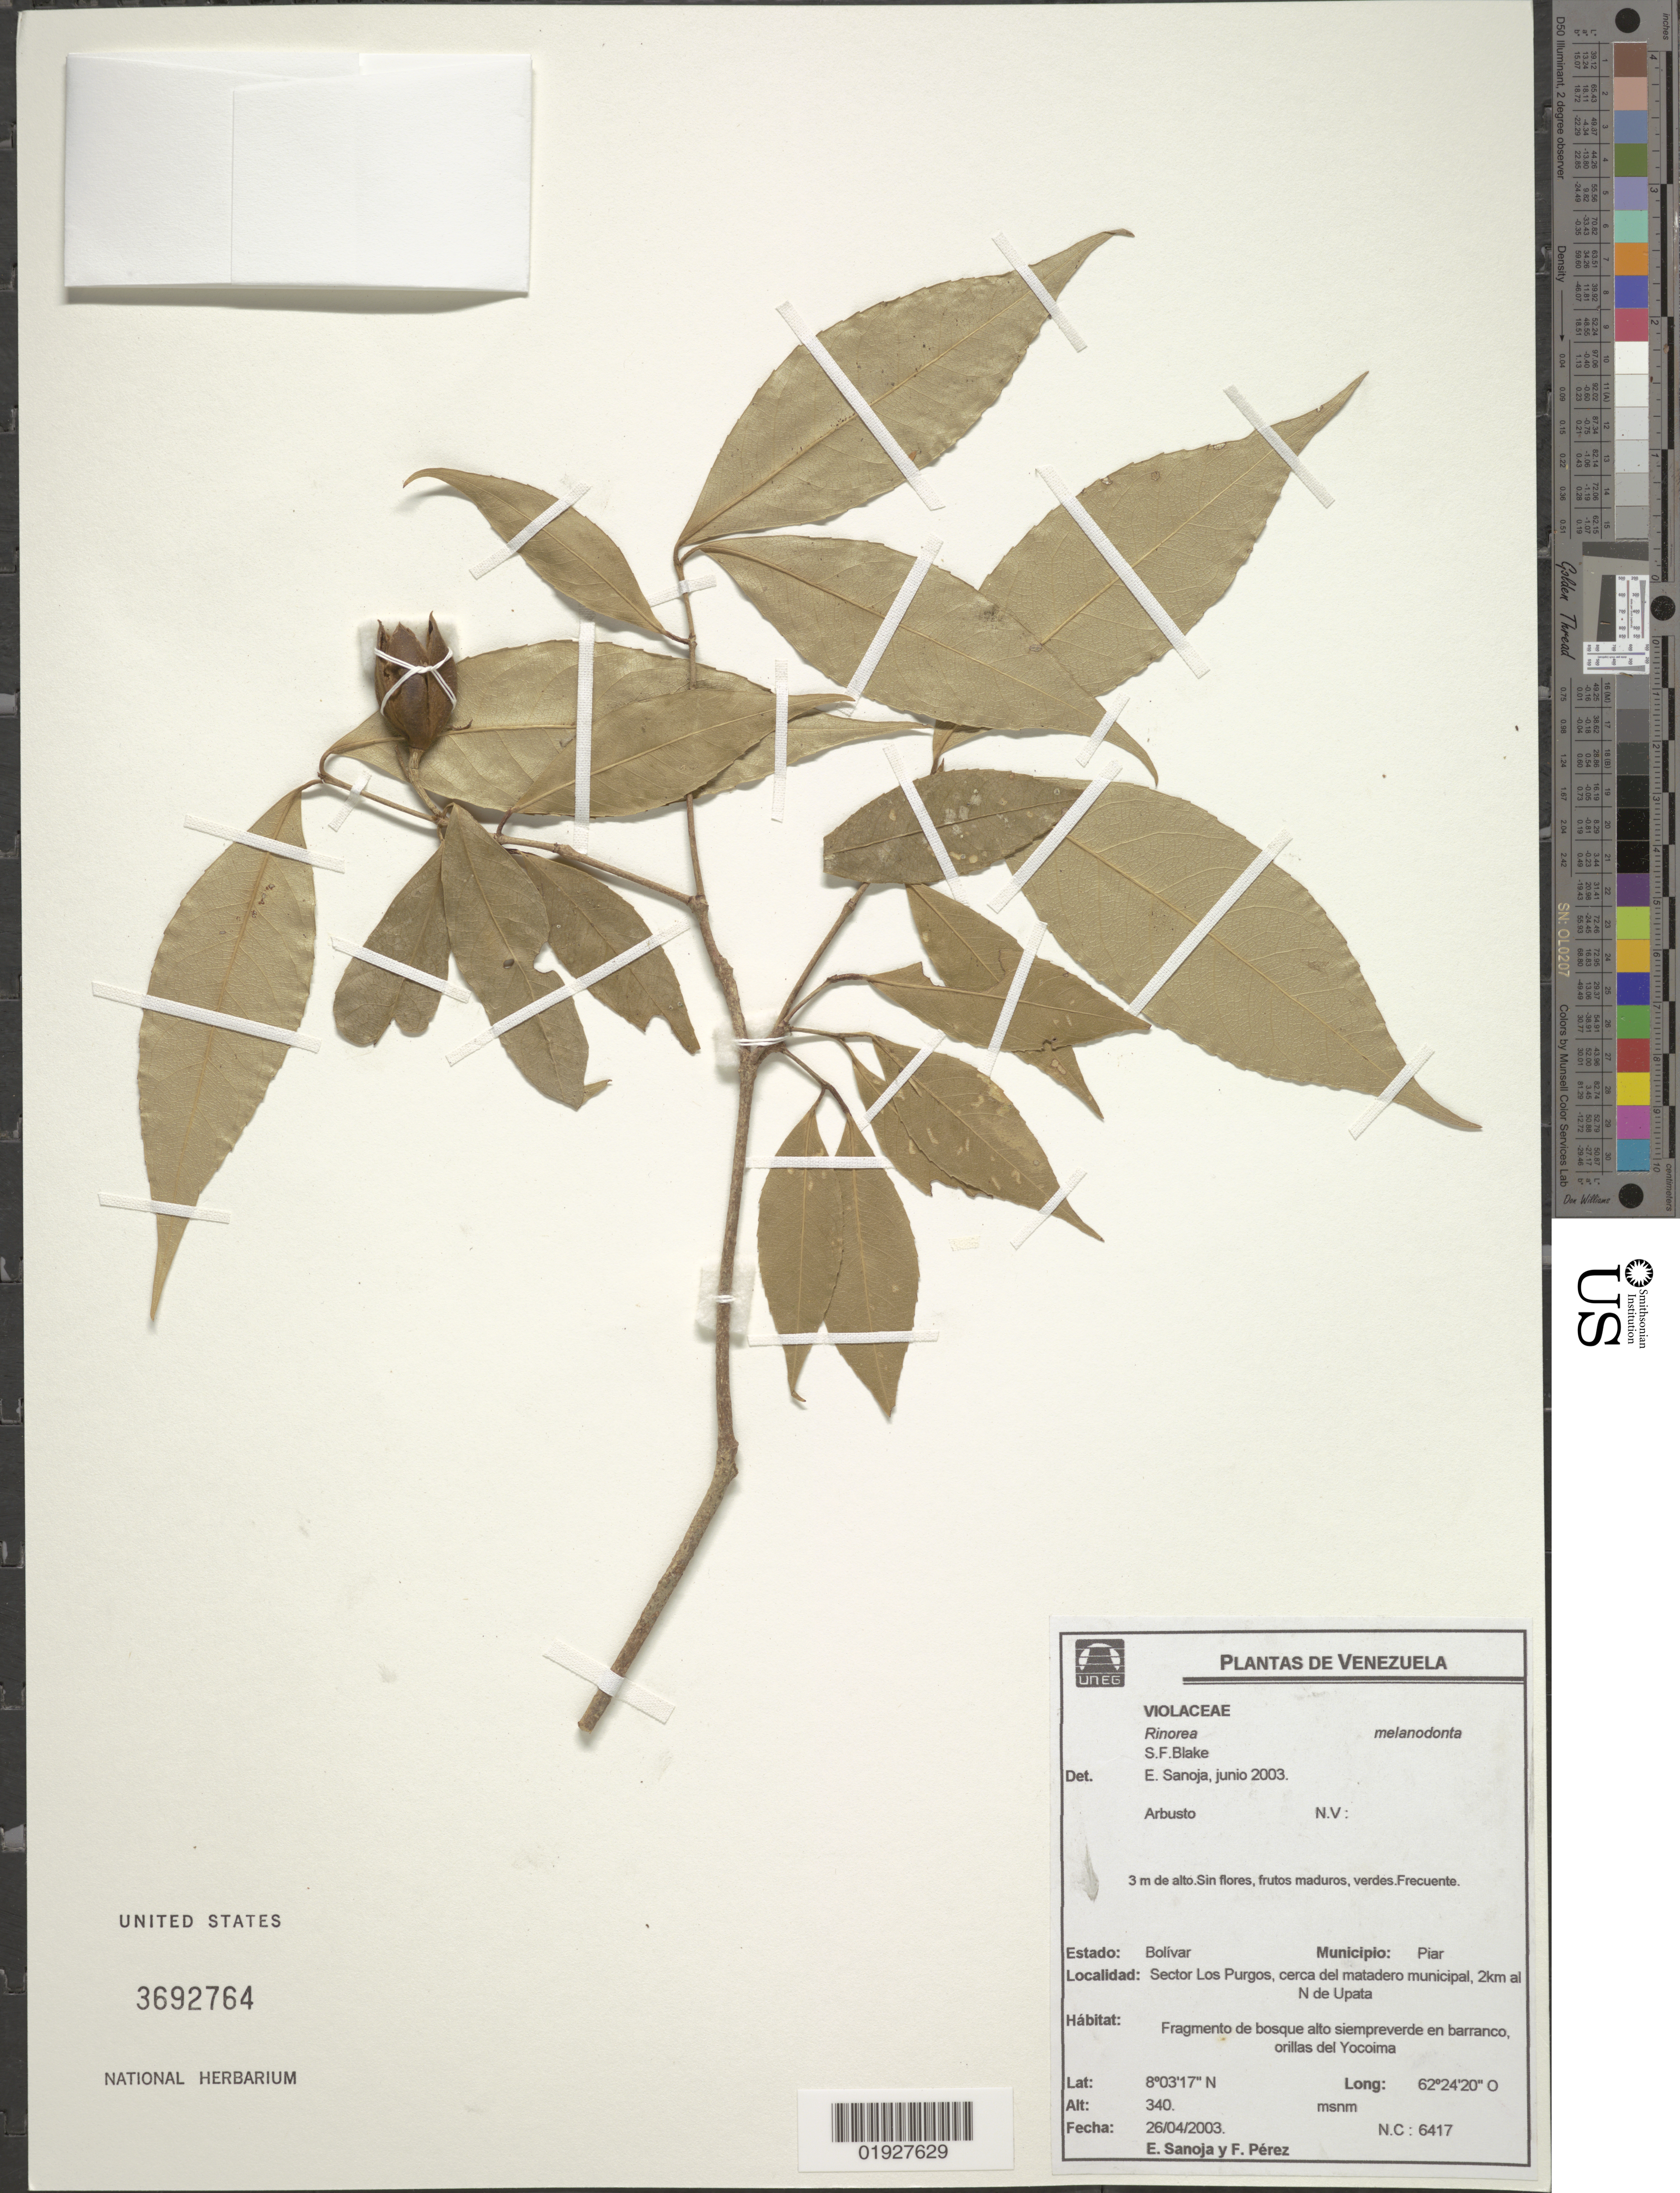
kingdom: Plantae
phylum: Tracheophyta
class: Magnoliopsida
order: Malpighiales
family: Violaceae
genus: Rinorea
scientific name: Rinorea melanodonta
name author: S.F. Blake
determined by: Hoyos-Gomez, S. E.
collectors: E. Sanoja & F. Perez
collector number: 6417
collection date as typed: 26 Apr 2003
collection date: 2003-04-26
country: Venezuela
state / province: Bolivar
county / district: Piar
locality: Sector Los Purgos, ca. del matadero municipal, 2 km a N de Upata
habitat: Fragmento do bosque alto siempreverde en barranco, orillas del Yocoima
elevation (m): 340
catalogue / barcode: US 3692764